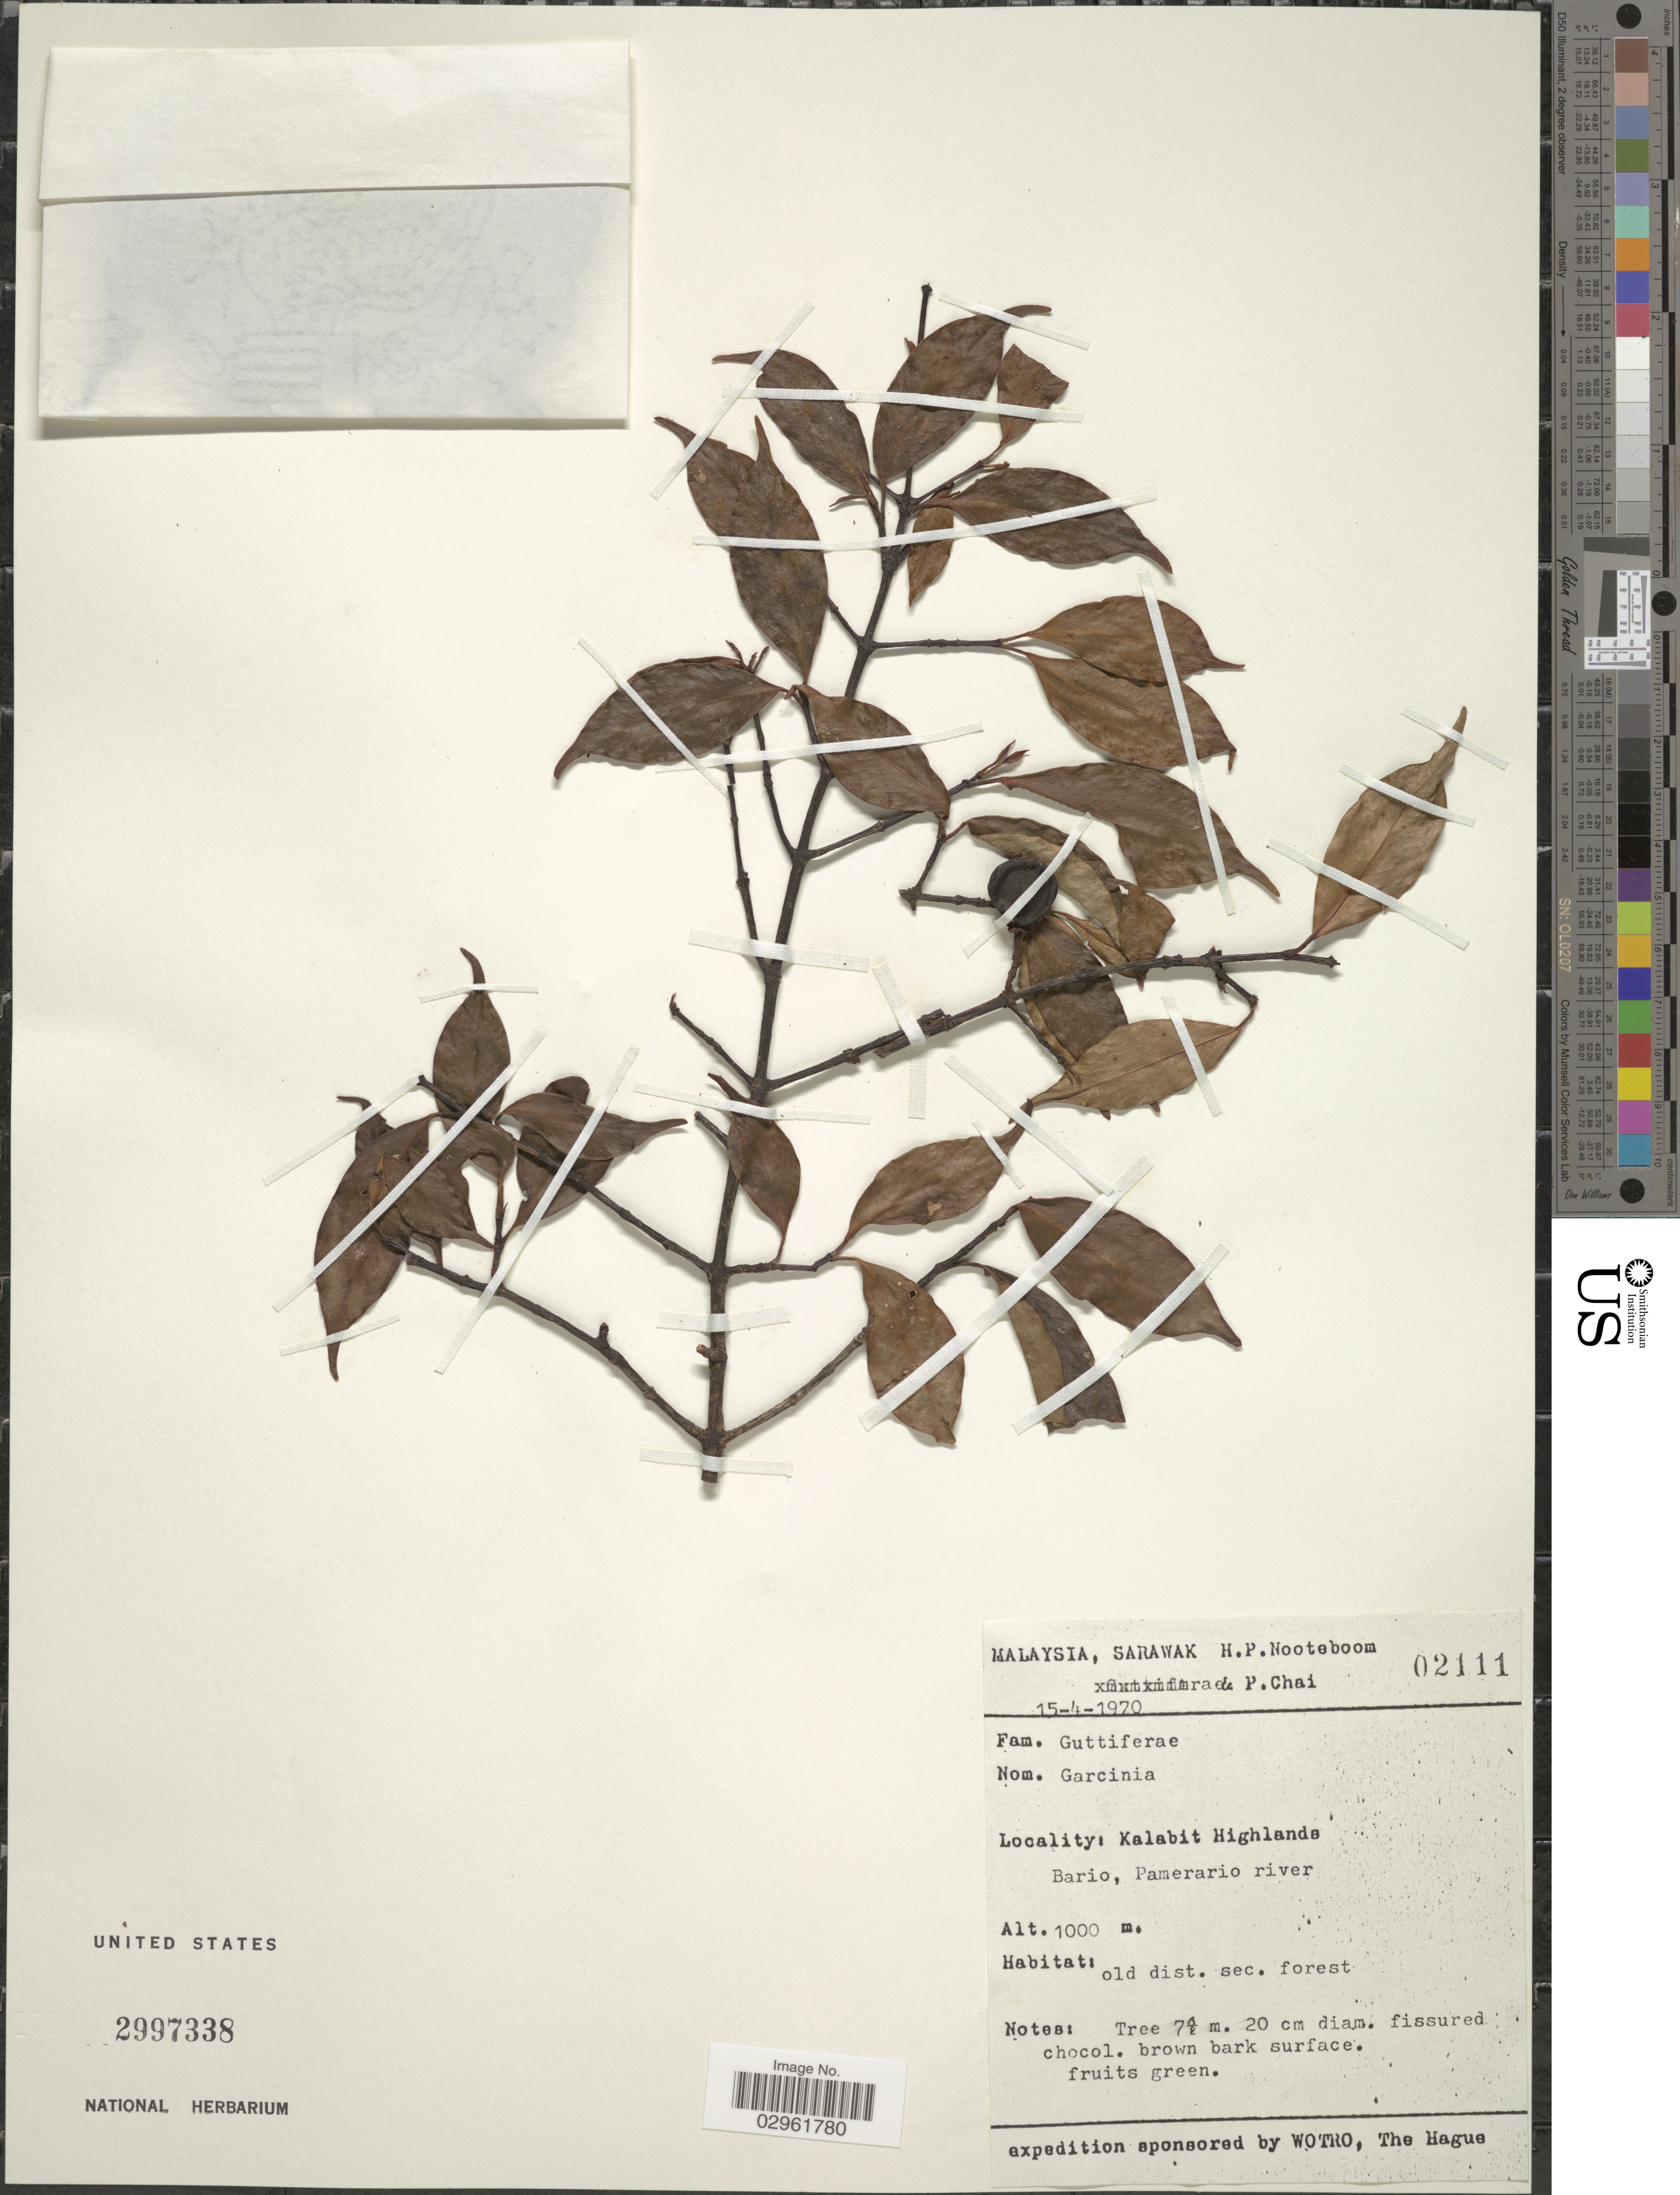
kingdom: Plantae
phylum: Tracheophyta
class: Magnoliopsida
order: Malpighiales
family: Clusiaceae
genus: Garcinia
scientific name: Garcinia sp.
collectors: H. P. Nooteboom & P. Chai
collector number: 02111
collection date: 1970-04-15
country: Malaysia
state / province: Sarawak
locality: Kalabit Highlands, Bario, Pamerario river.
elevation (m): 1000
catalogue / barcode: US 2997338